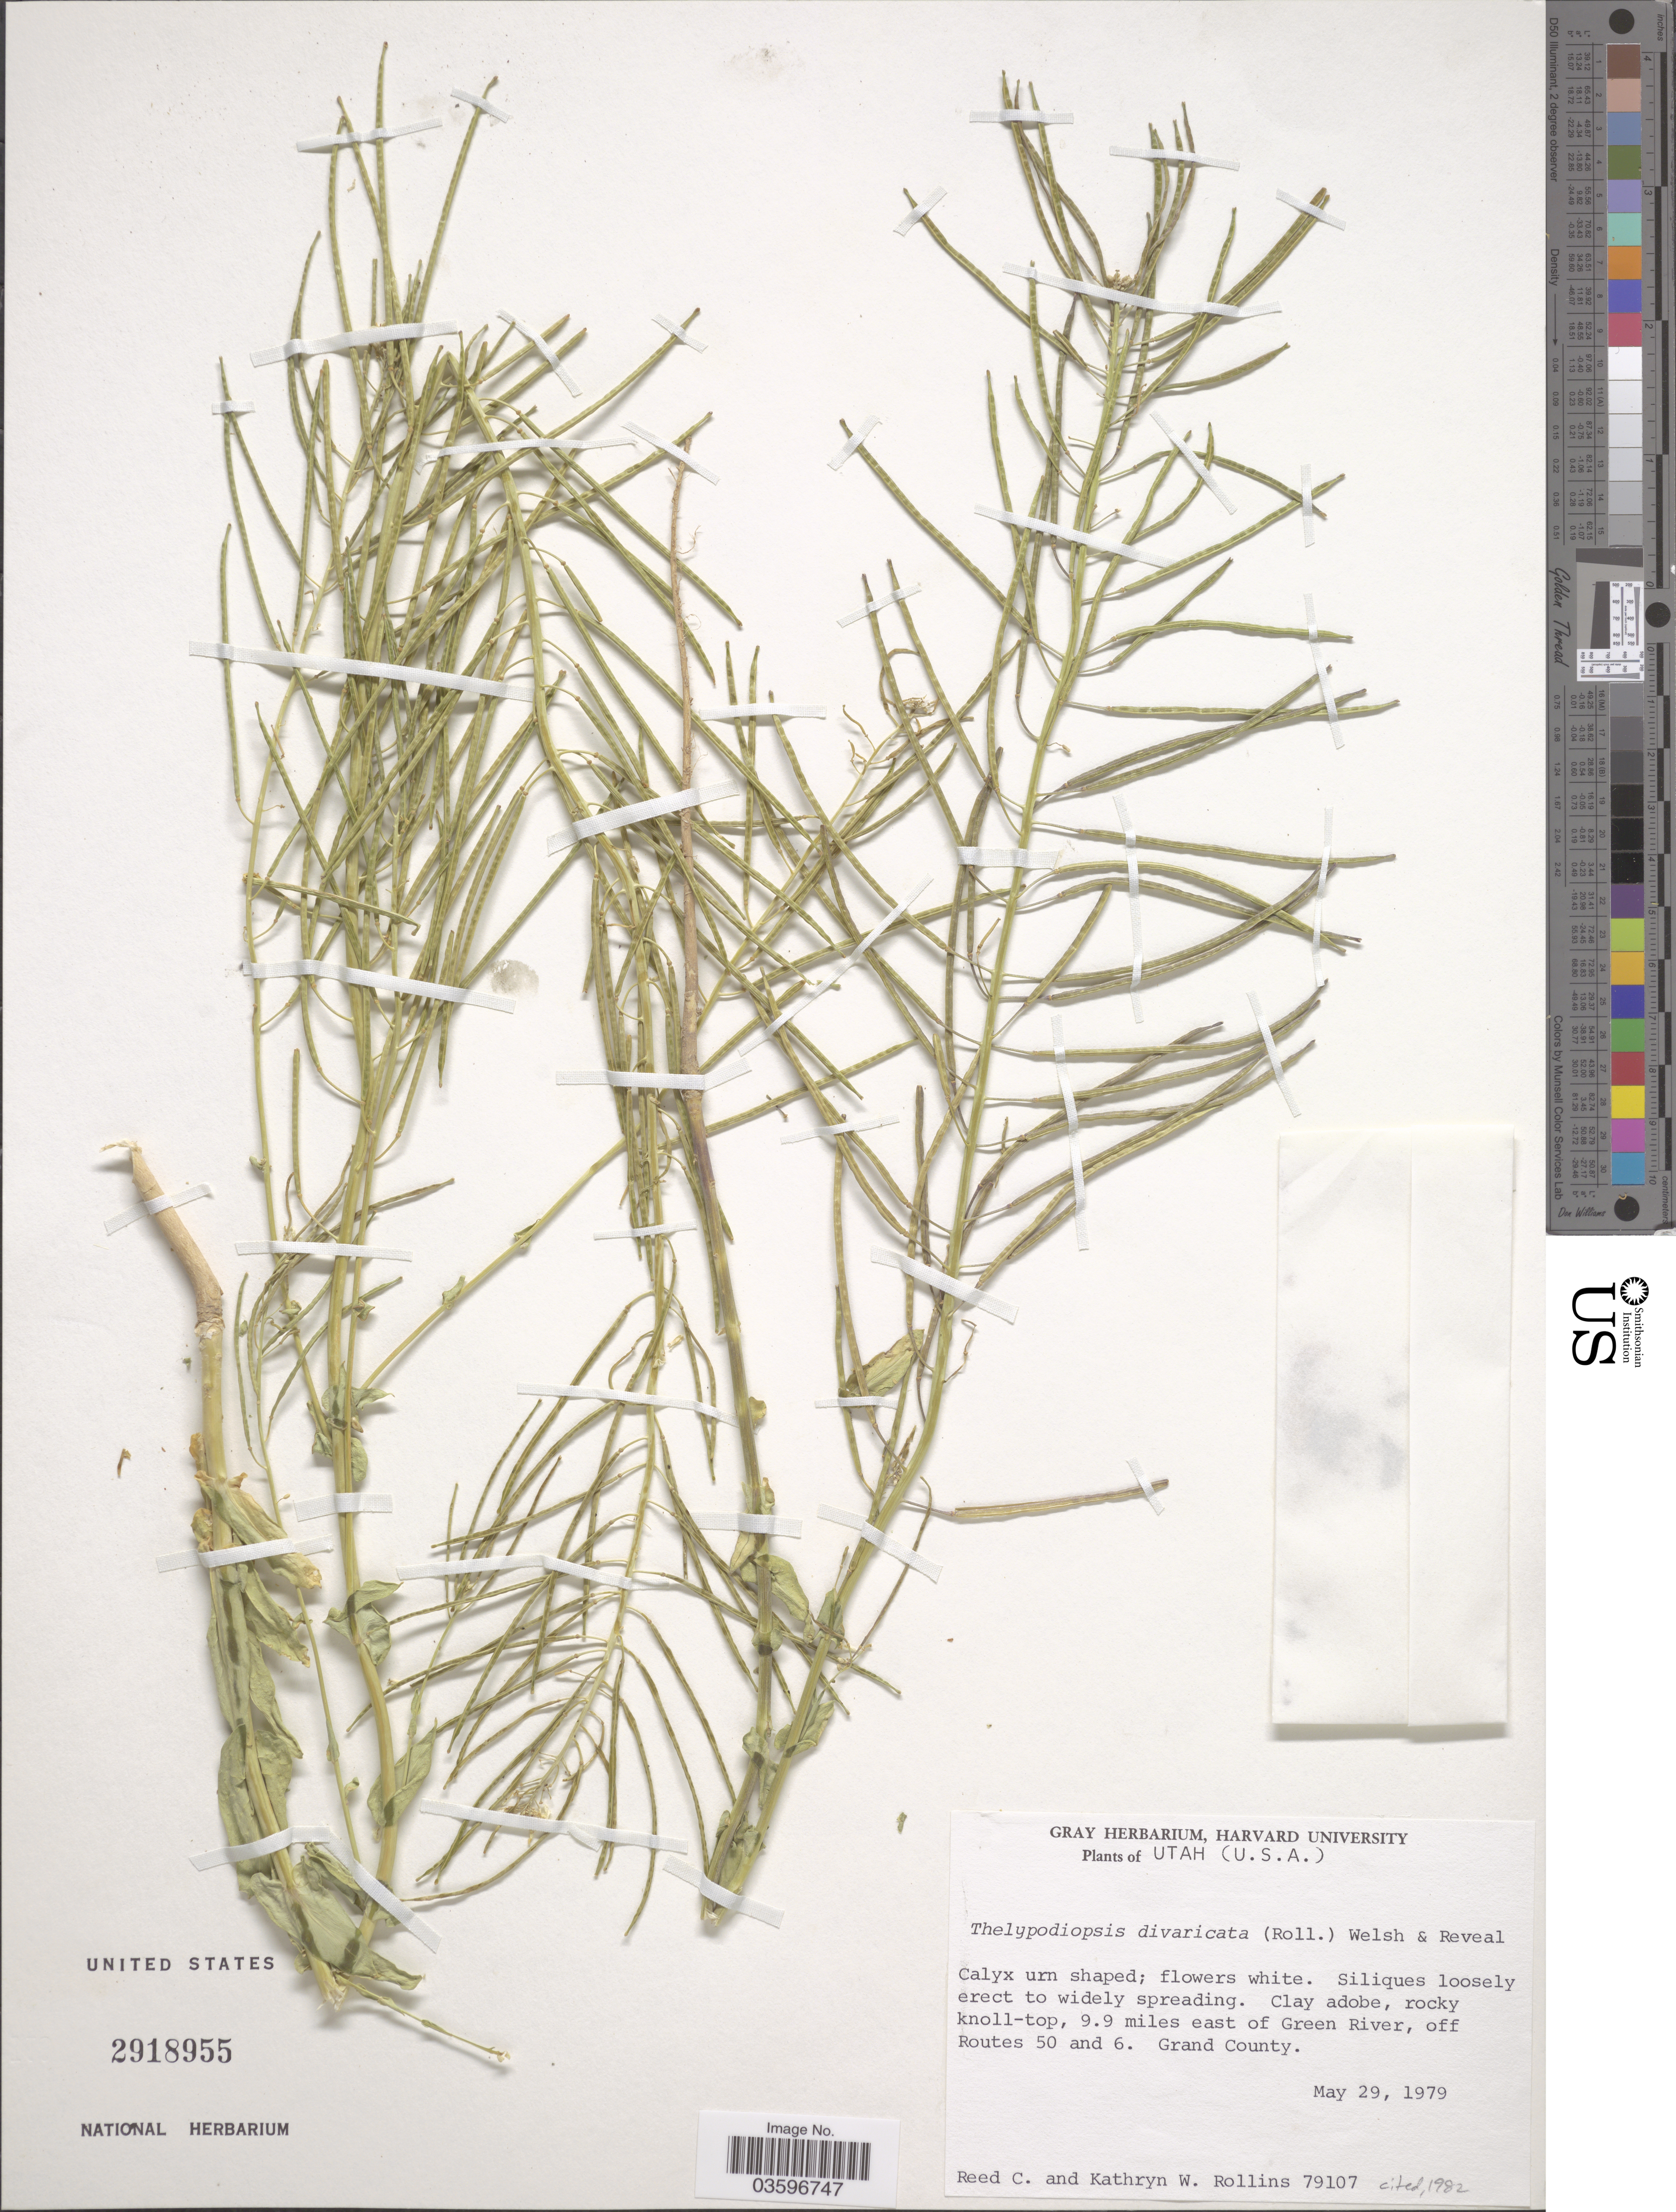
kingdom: Plantae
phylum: Tracheophyta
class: Magnoliopsida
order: Brassicales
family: Brassicaceae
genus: Thelypodiopsis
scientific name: Thelypodiopsis divaricata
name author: (Rollins) S.L. Welsh & Reveal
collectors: R. C. Rollins & K. W. Rollins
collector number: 79107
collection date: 1979-05-29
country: United States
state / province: Utah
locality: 9.9 miles east of Green River, off Routes 50 and 6. Grand County.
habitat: clay adobe, rocky knoll top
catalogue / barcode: US 2918955